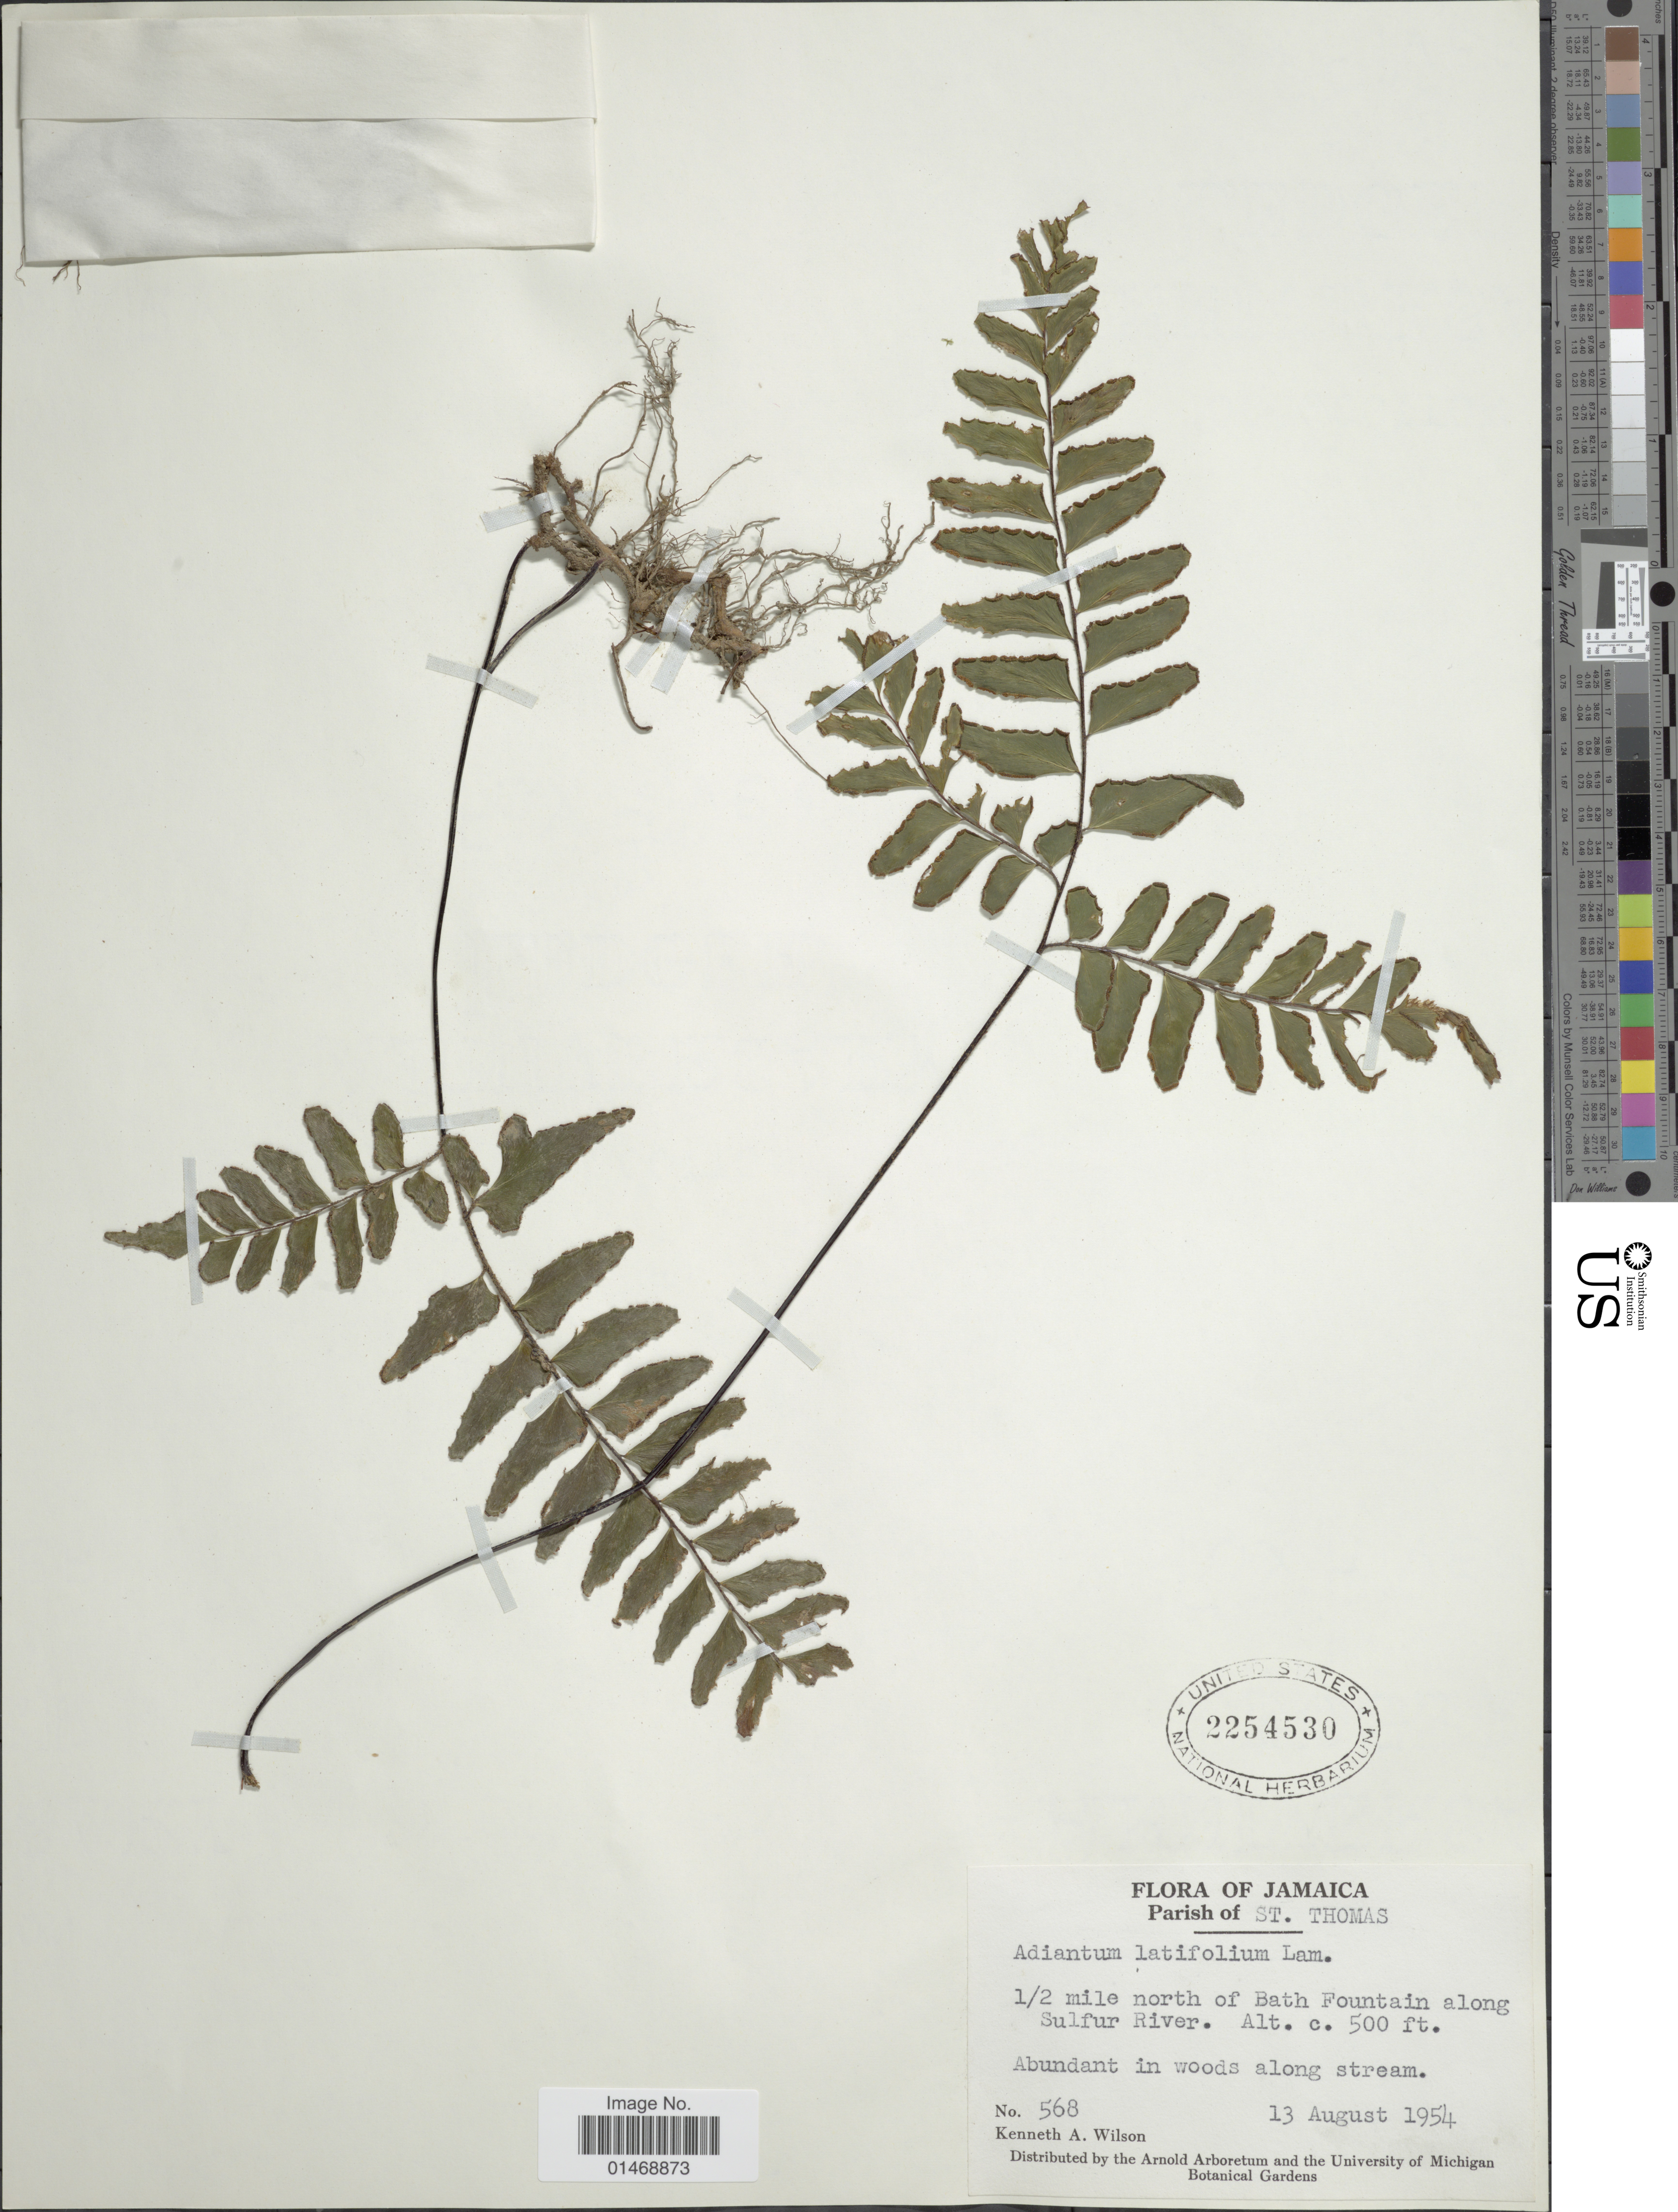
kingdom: Plantae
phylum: Tracheophyta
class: Polypodiopsida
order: Polypodiales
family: Pteridaceae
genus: Adiantum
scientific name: Adiantum latifolium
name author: Lam.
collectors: K. A. Wilson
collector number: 568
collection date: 1954-08-13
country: Jamaica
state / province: Saint Thomas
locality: Parish of St Thomas, ½ mile nnorth of Bath Fountain along Sulfur River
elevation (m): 152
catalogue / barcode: US 2254530